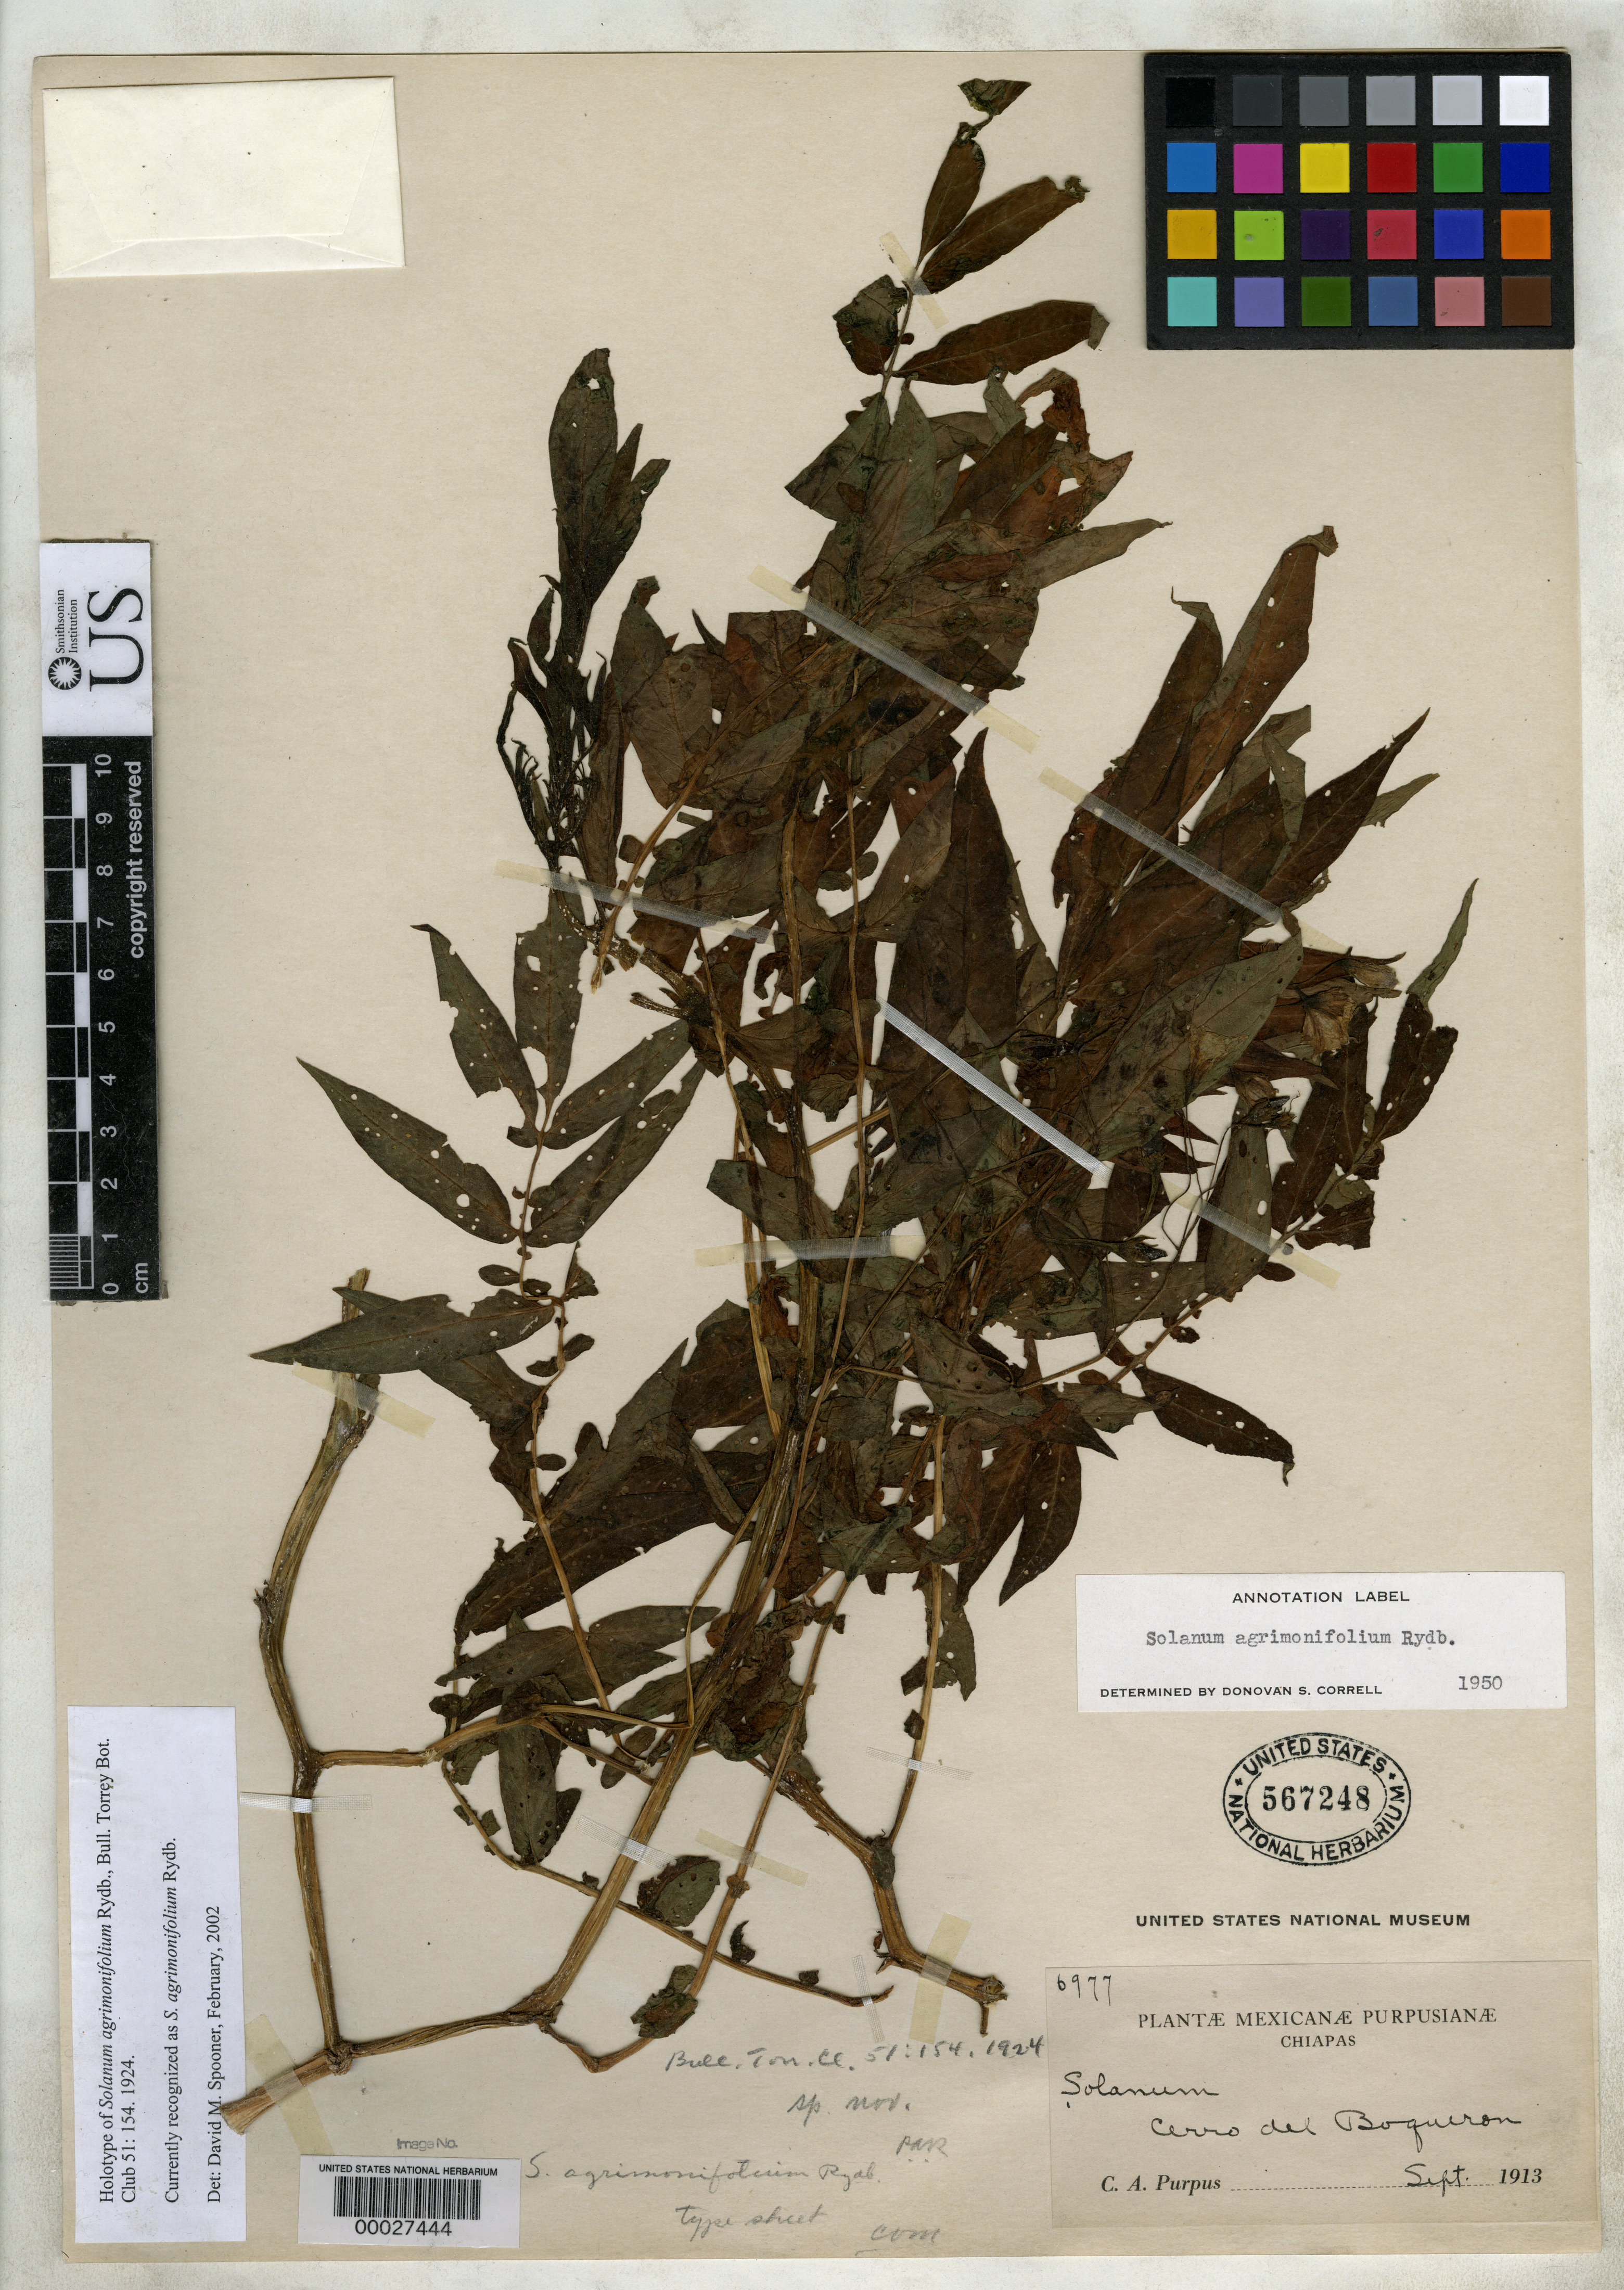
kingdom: Plantae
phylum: Tracheophyta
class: Magnoliopsida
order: Solanales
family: Solanaceae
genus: Solanum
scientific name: Solanum agrimonifolium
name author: Rydb.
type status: Holotype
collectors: C. A. Purpus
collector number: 6977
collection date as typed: Sep 1913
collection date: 1913-09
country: Mexico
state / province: Chiapas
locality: Cerro del Boqueron.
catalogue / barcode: US 567248